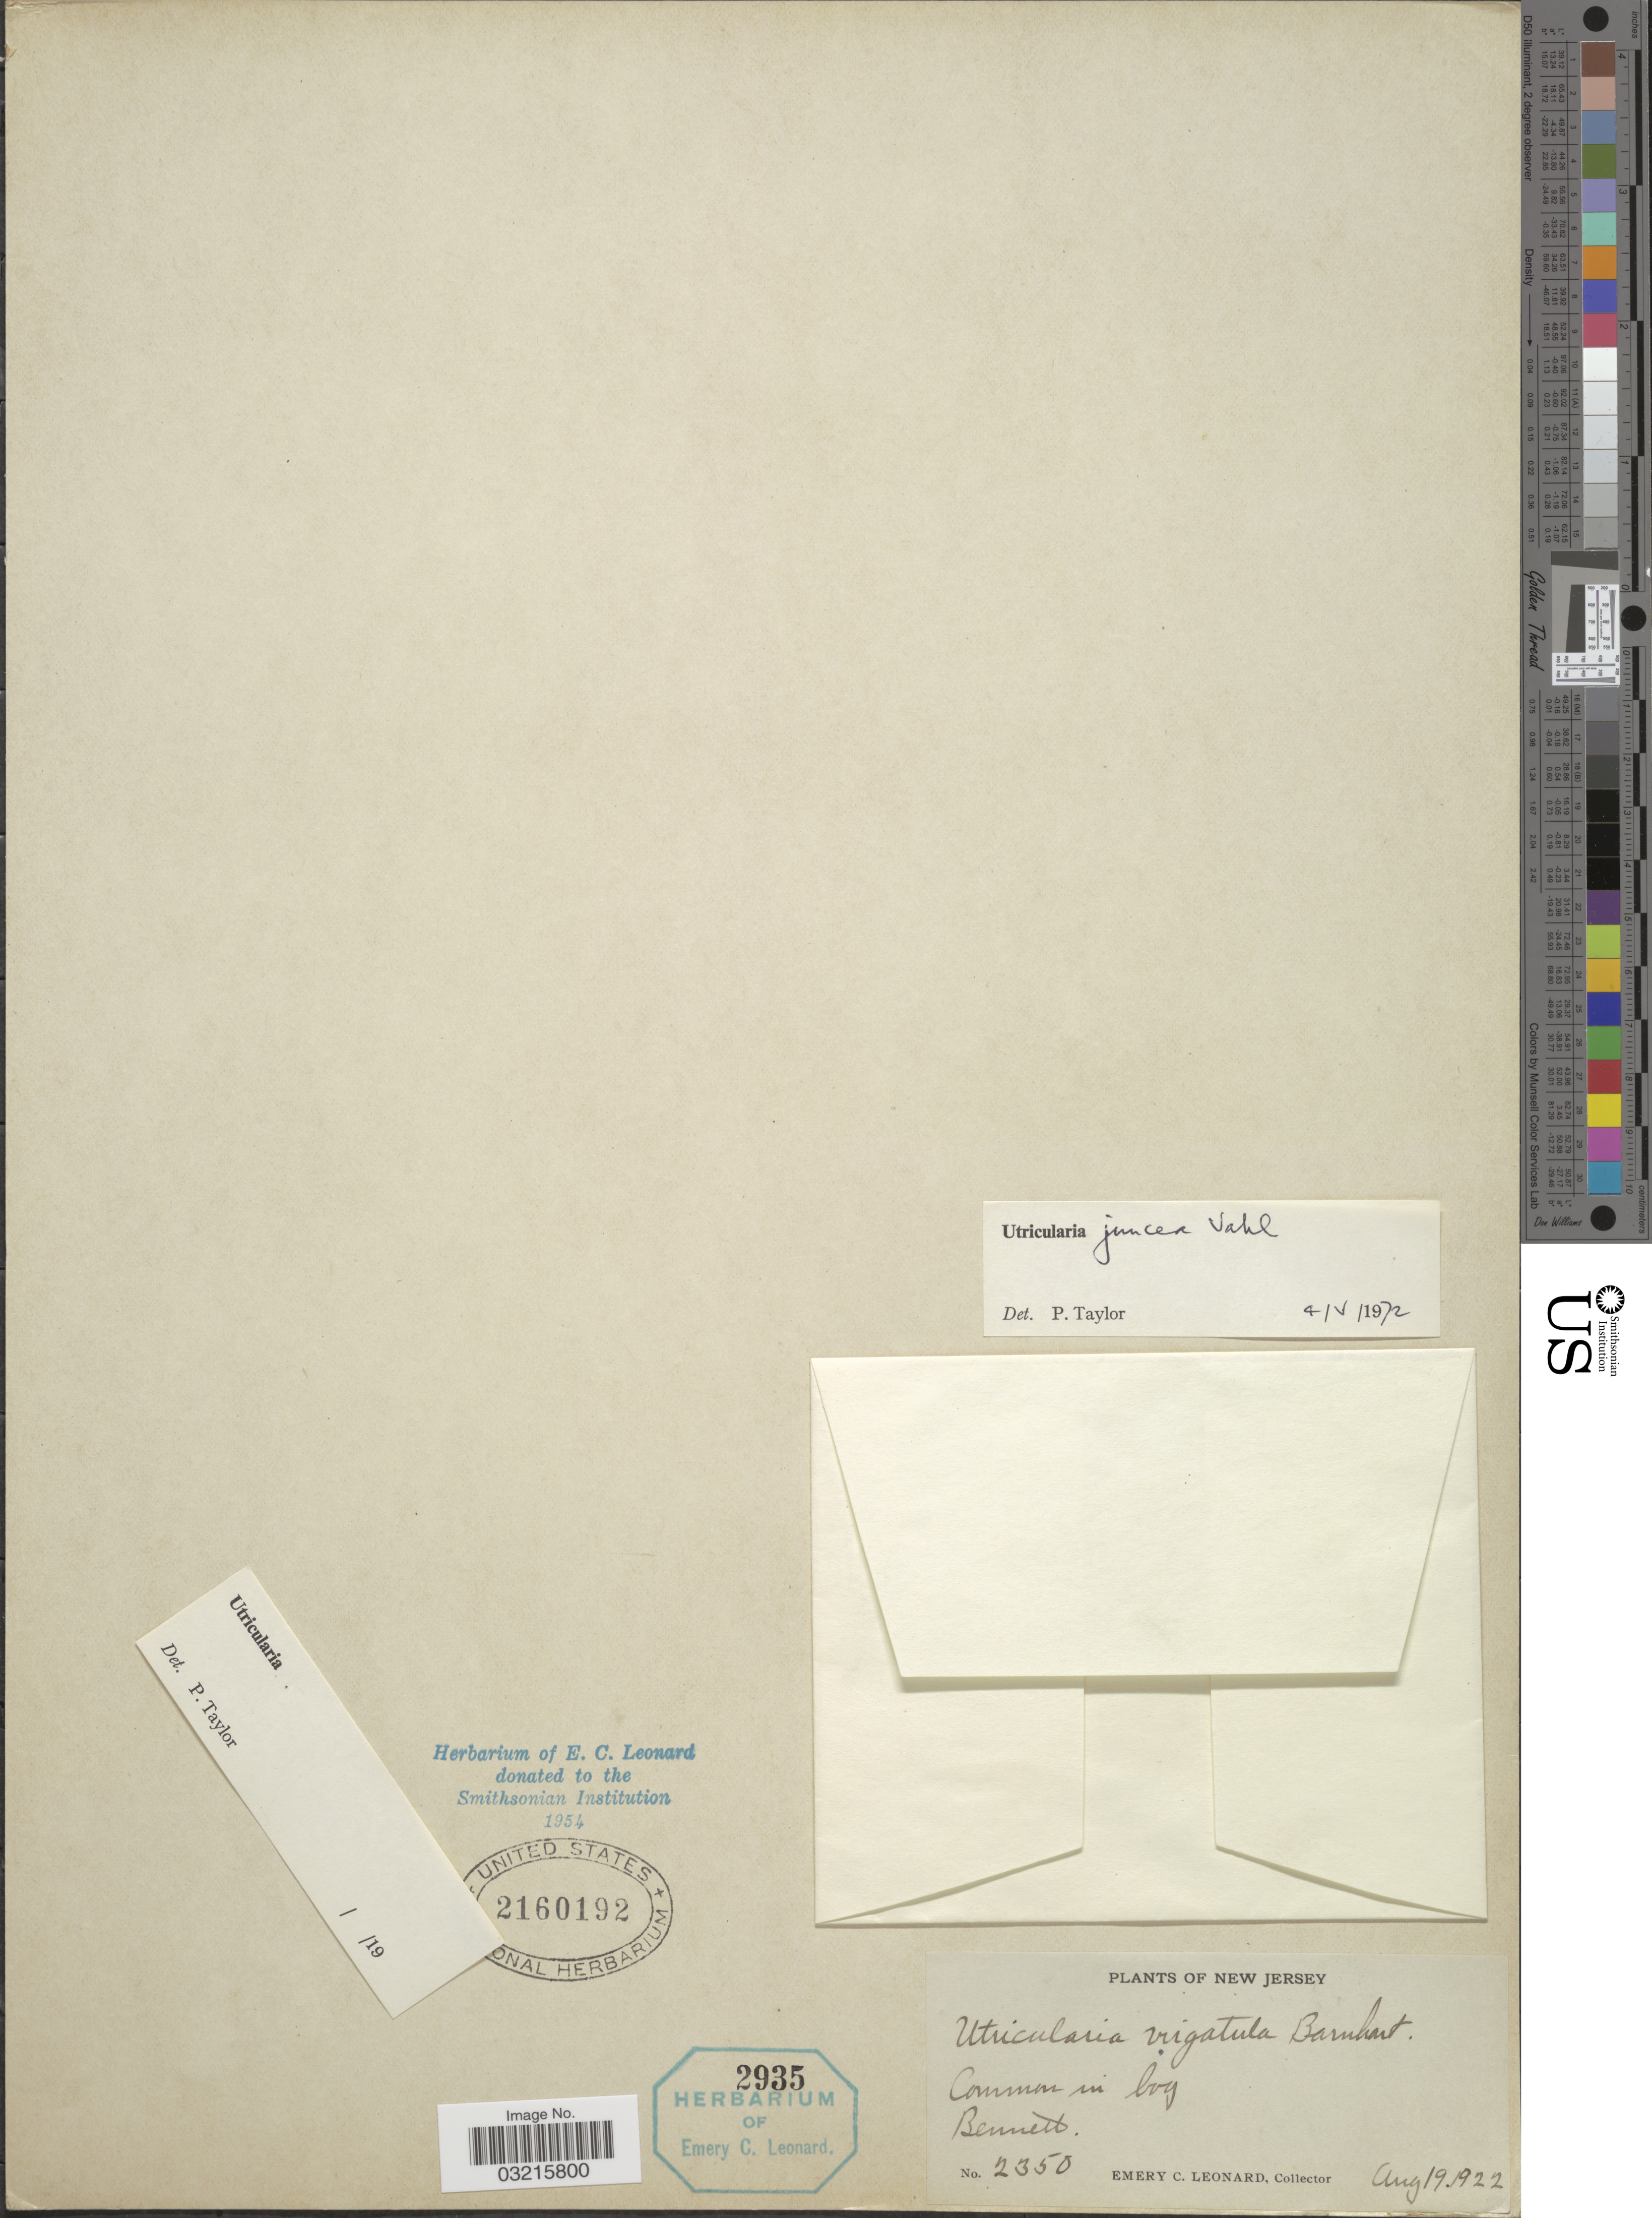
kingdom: Plantae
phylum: Tracheophyta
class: Magnoliopsida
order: Lamiales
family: Lentibulariaceae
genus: Utricularia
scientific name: Utricularia virgatula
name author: Barnhart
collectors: E. C. Leonard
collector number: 2350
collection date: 1922-08-19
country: United States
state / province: New Jersey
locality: Bennett.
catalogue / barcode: US 2160192